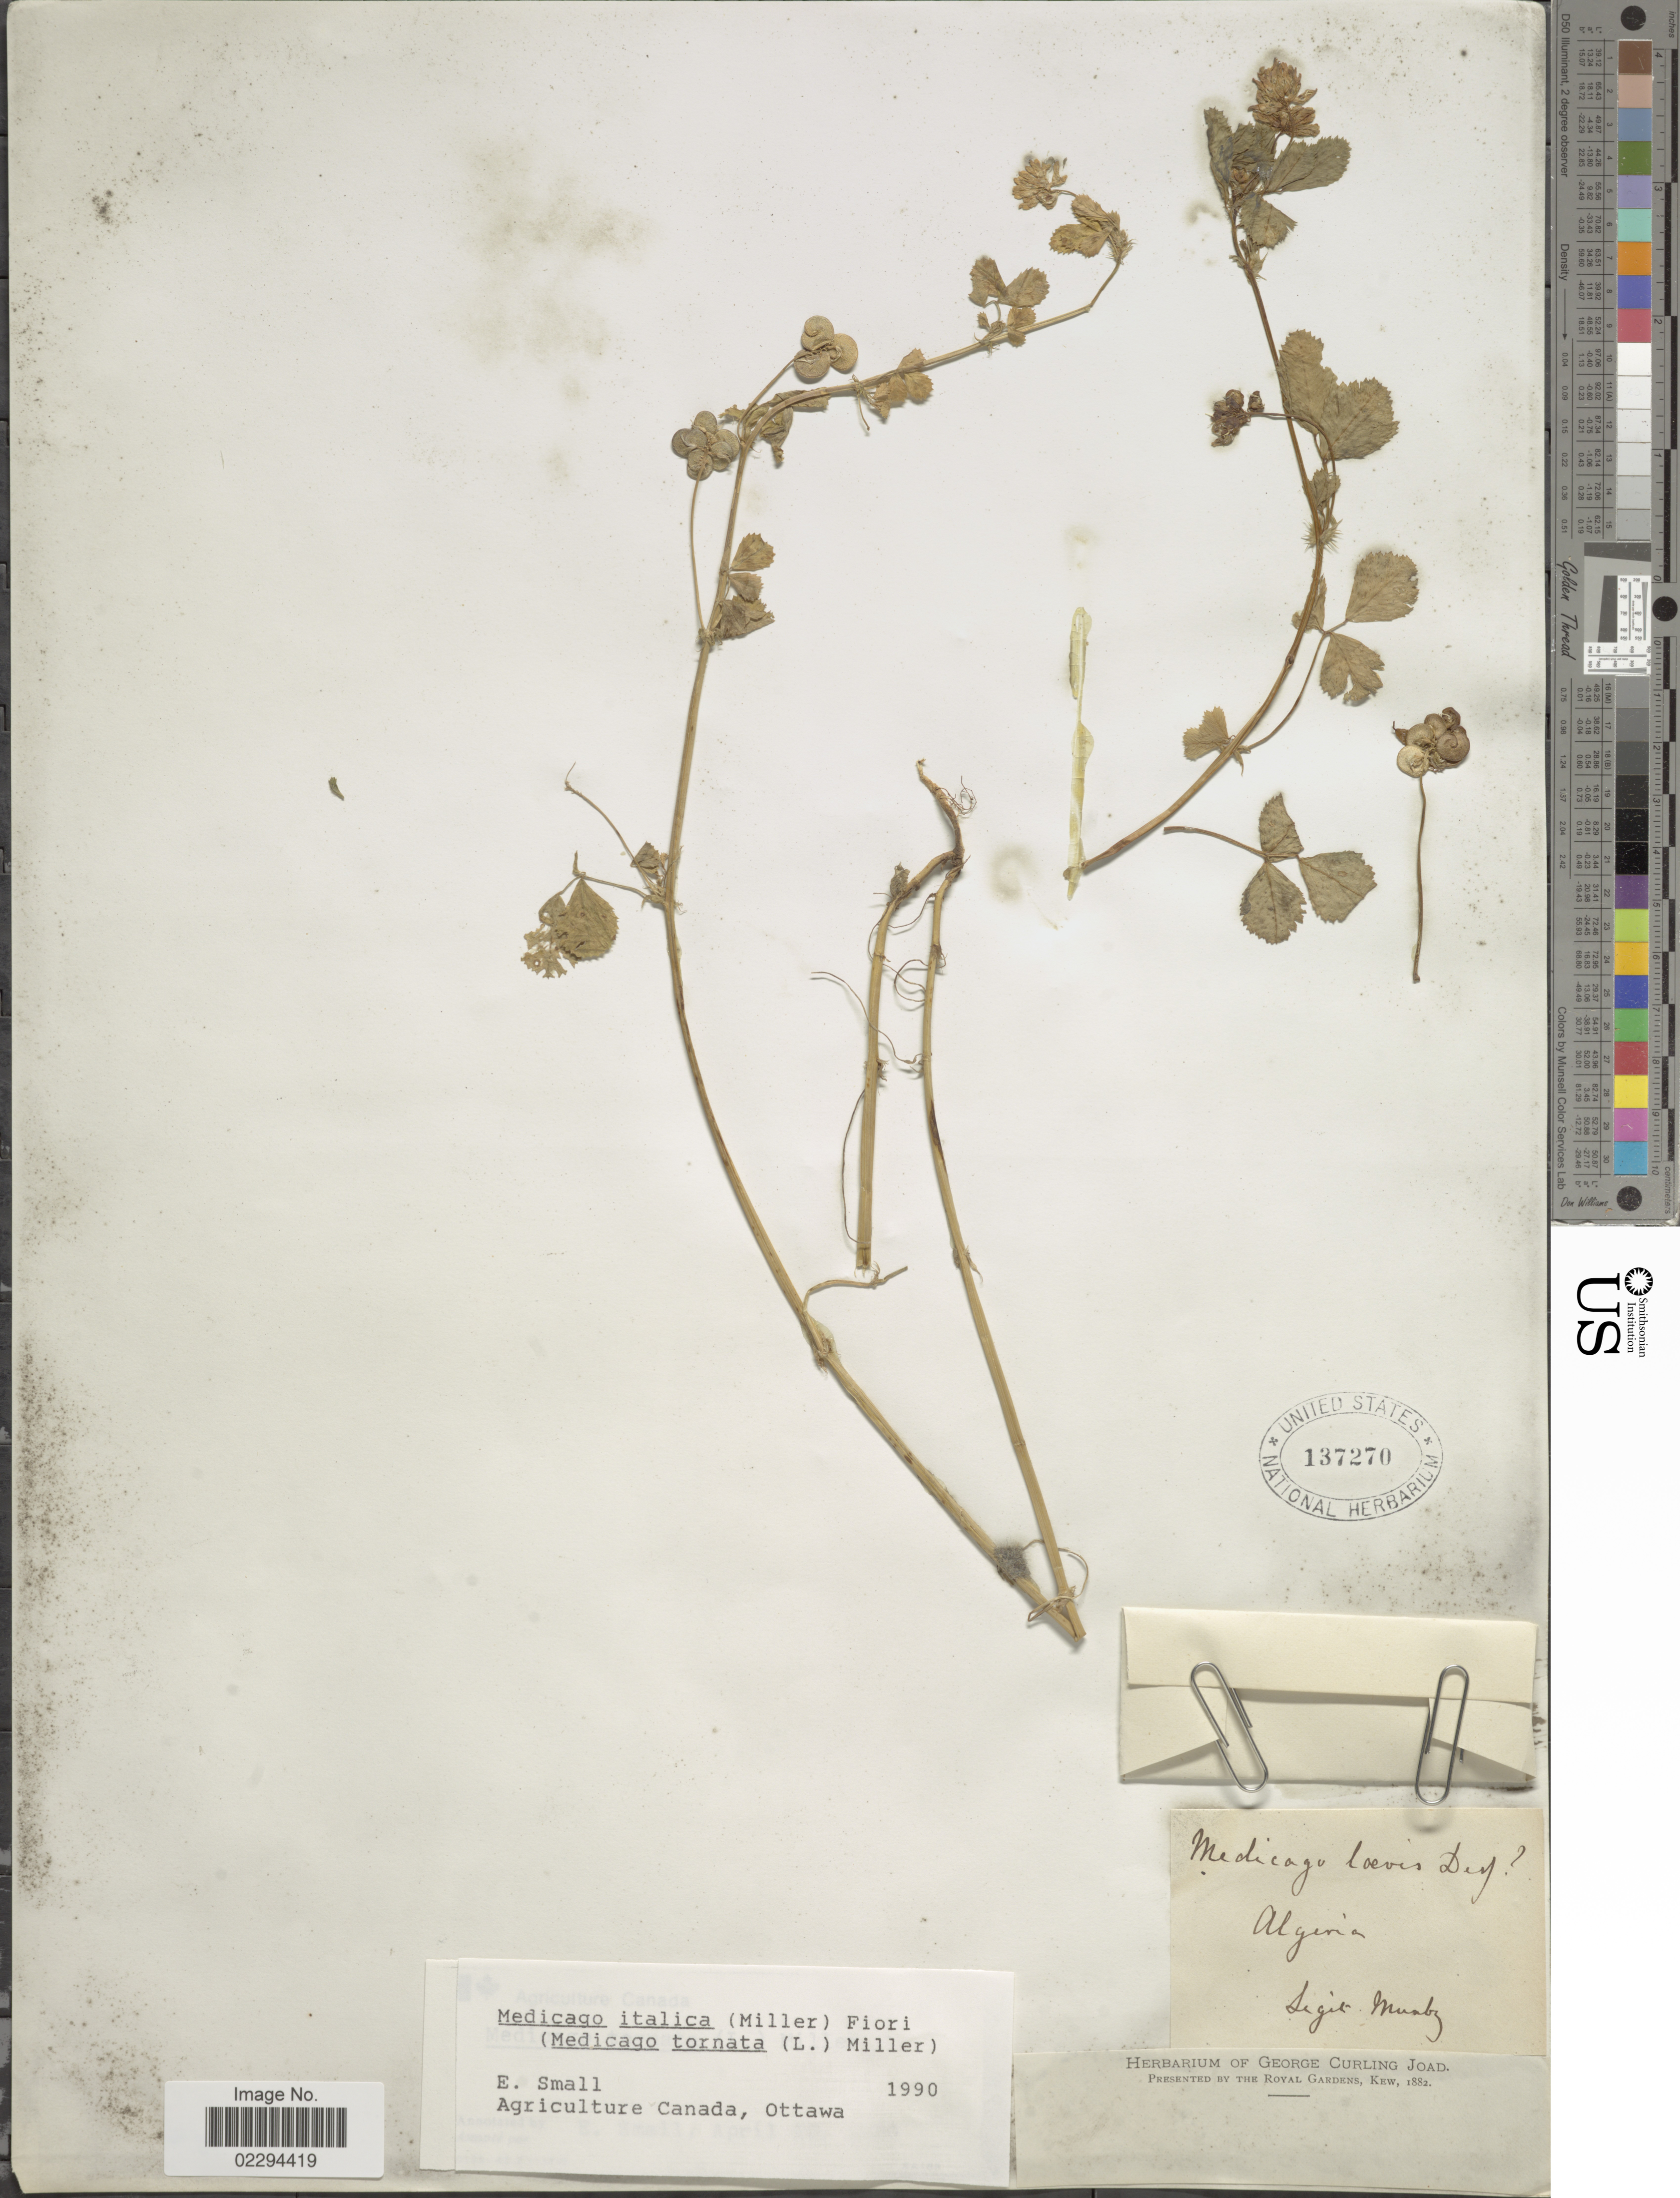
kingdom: Plantae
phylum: Tracheophyta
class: Magnoliopsida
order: Fabales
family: Fabaceae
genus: Medicago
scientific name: Medicago italica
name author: (Mill.) Fiori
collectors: Munby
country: Algeria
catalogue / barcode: US 137270